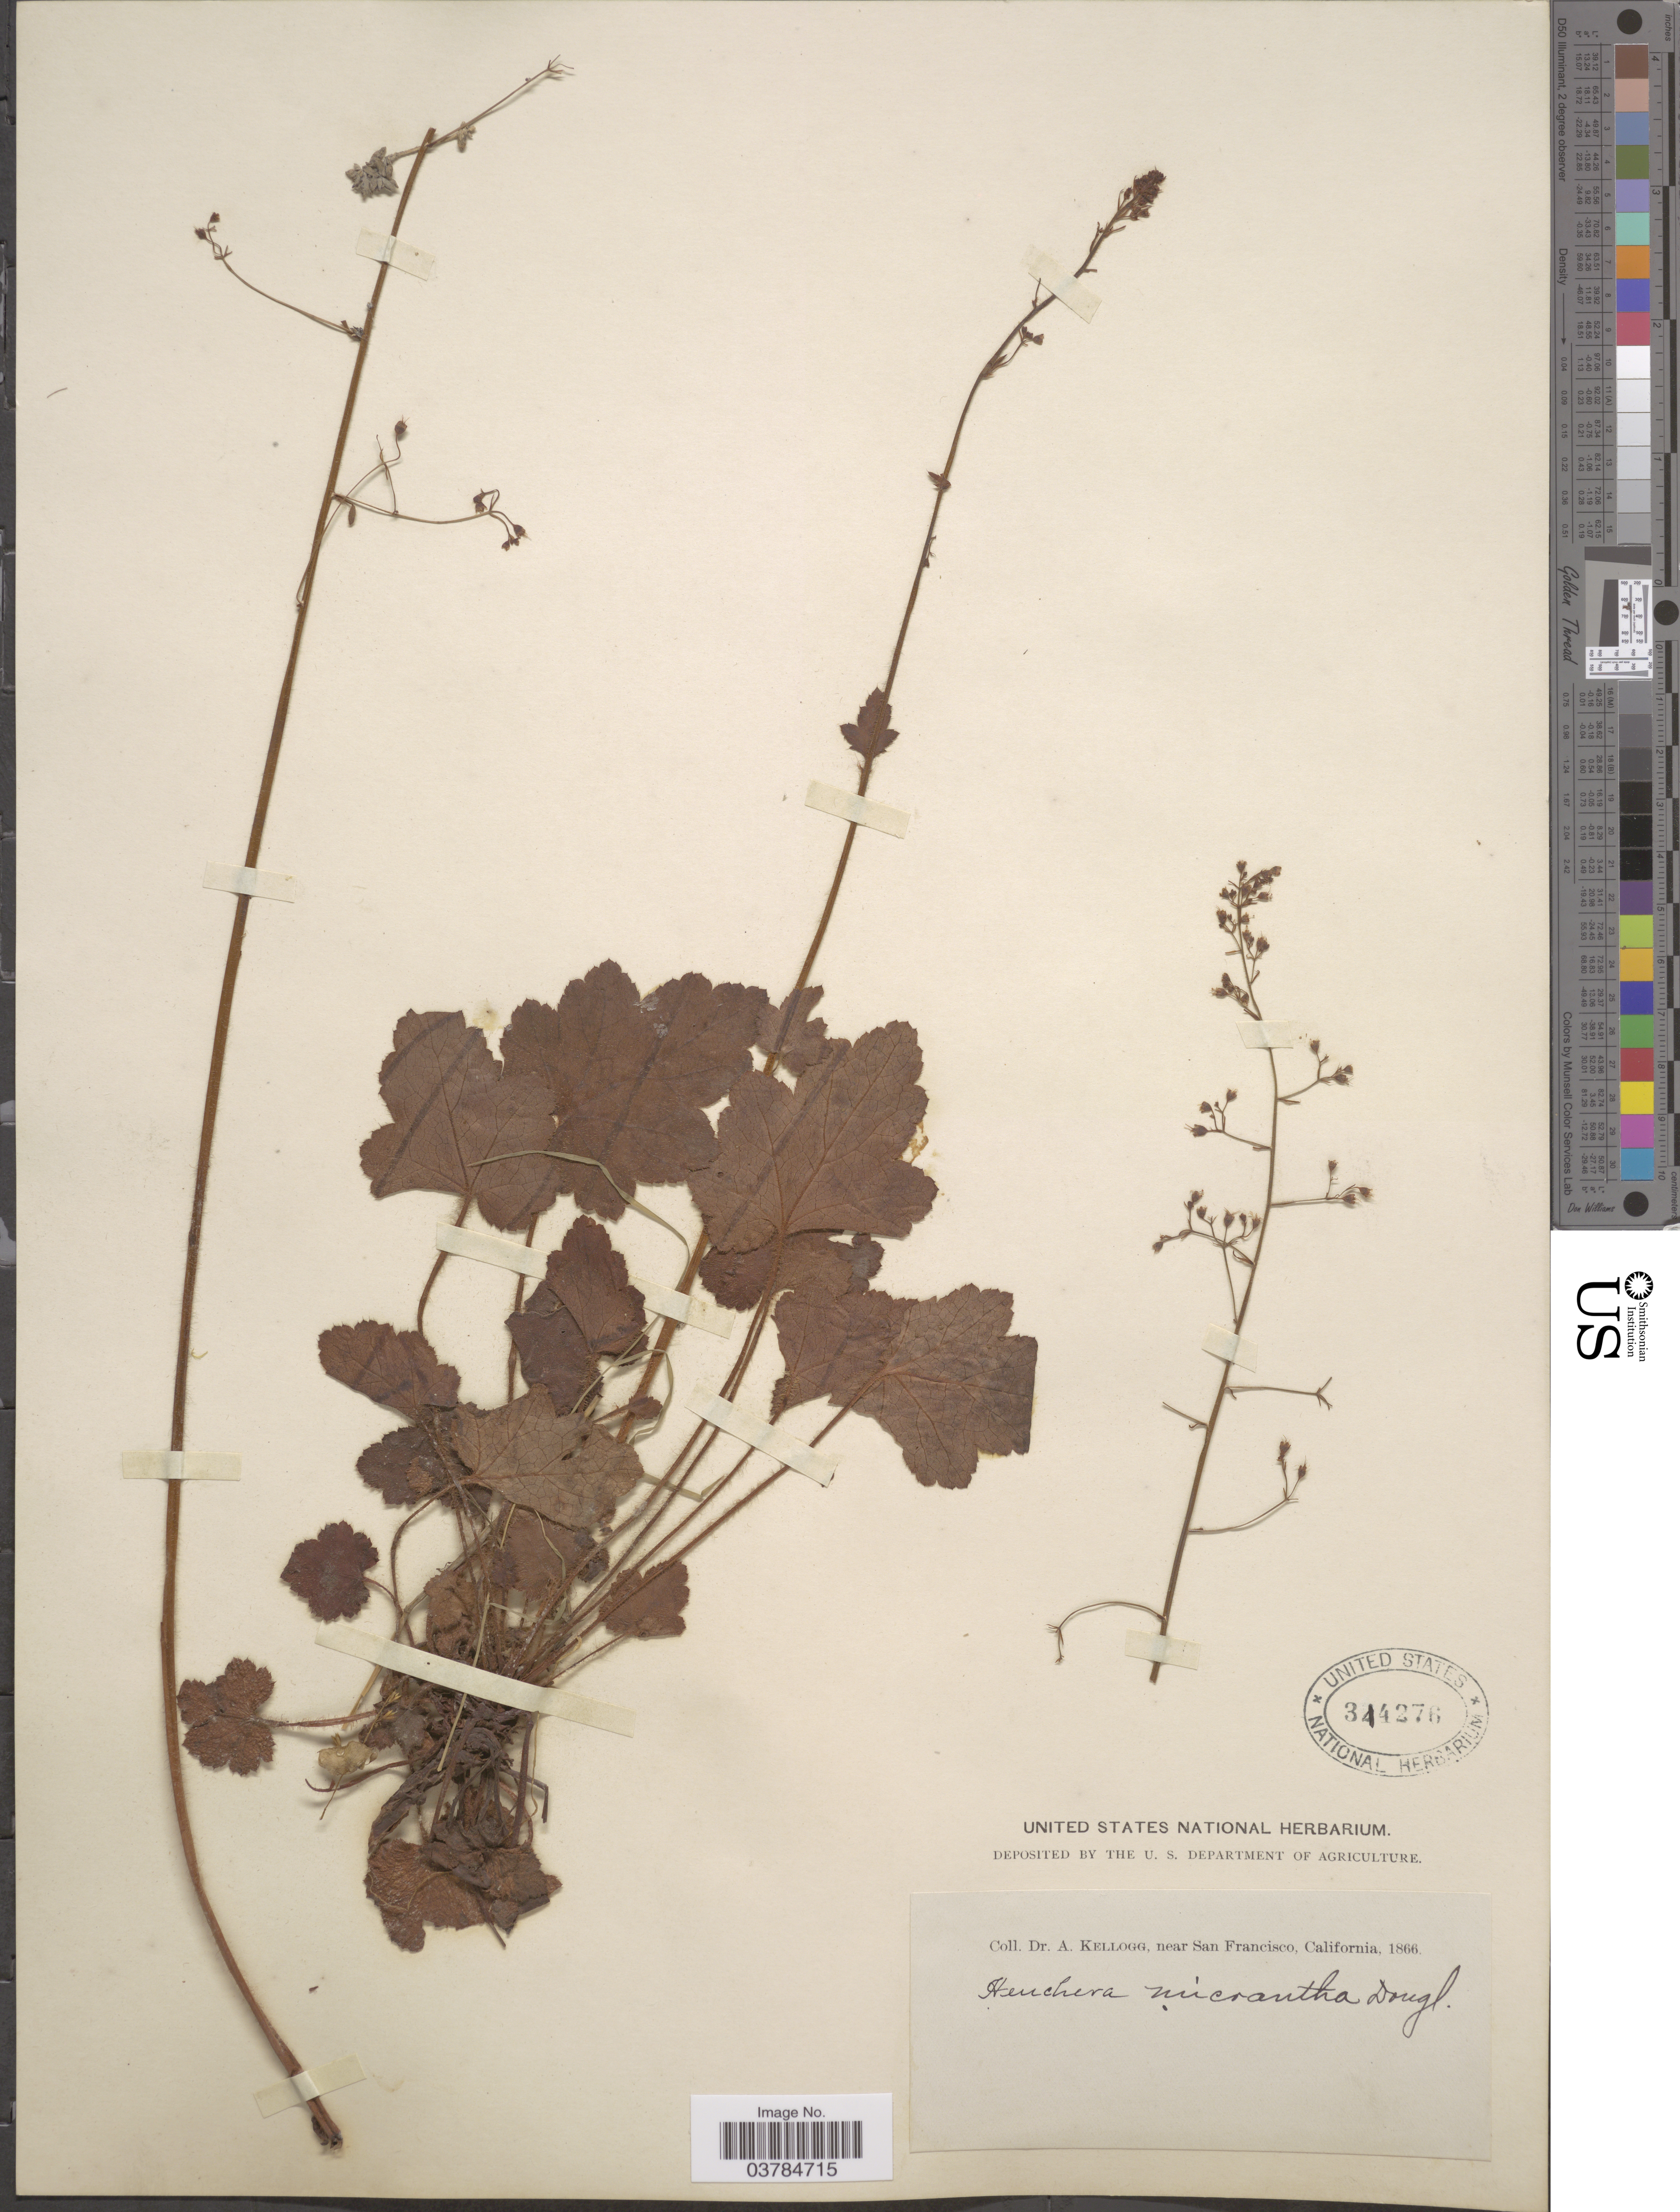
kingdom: Plantae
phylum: Tracheophyta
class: Magnoliopsida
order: Saxifragales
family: Saxifragaceae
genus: Heuchera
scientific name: Heuchera micrantha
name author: Douglas ex Lindl.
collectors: A. Kellogg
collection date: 1866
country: United States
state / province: California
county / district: San Francisco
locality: Near San Francisco.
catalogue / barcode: US 344276